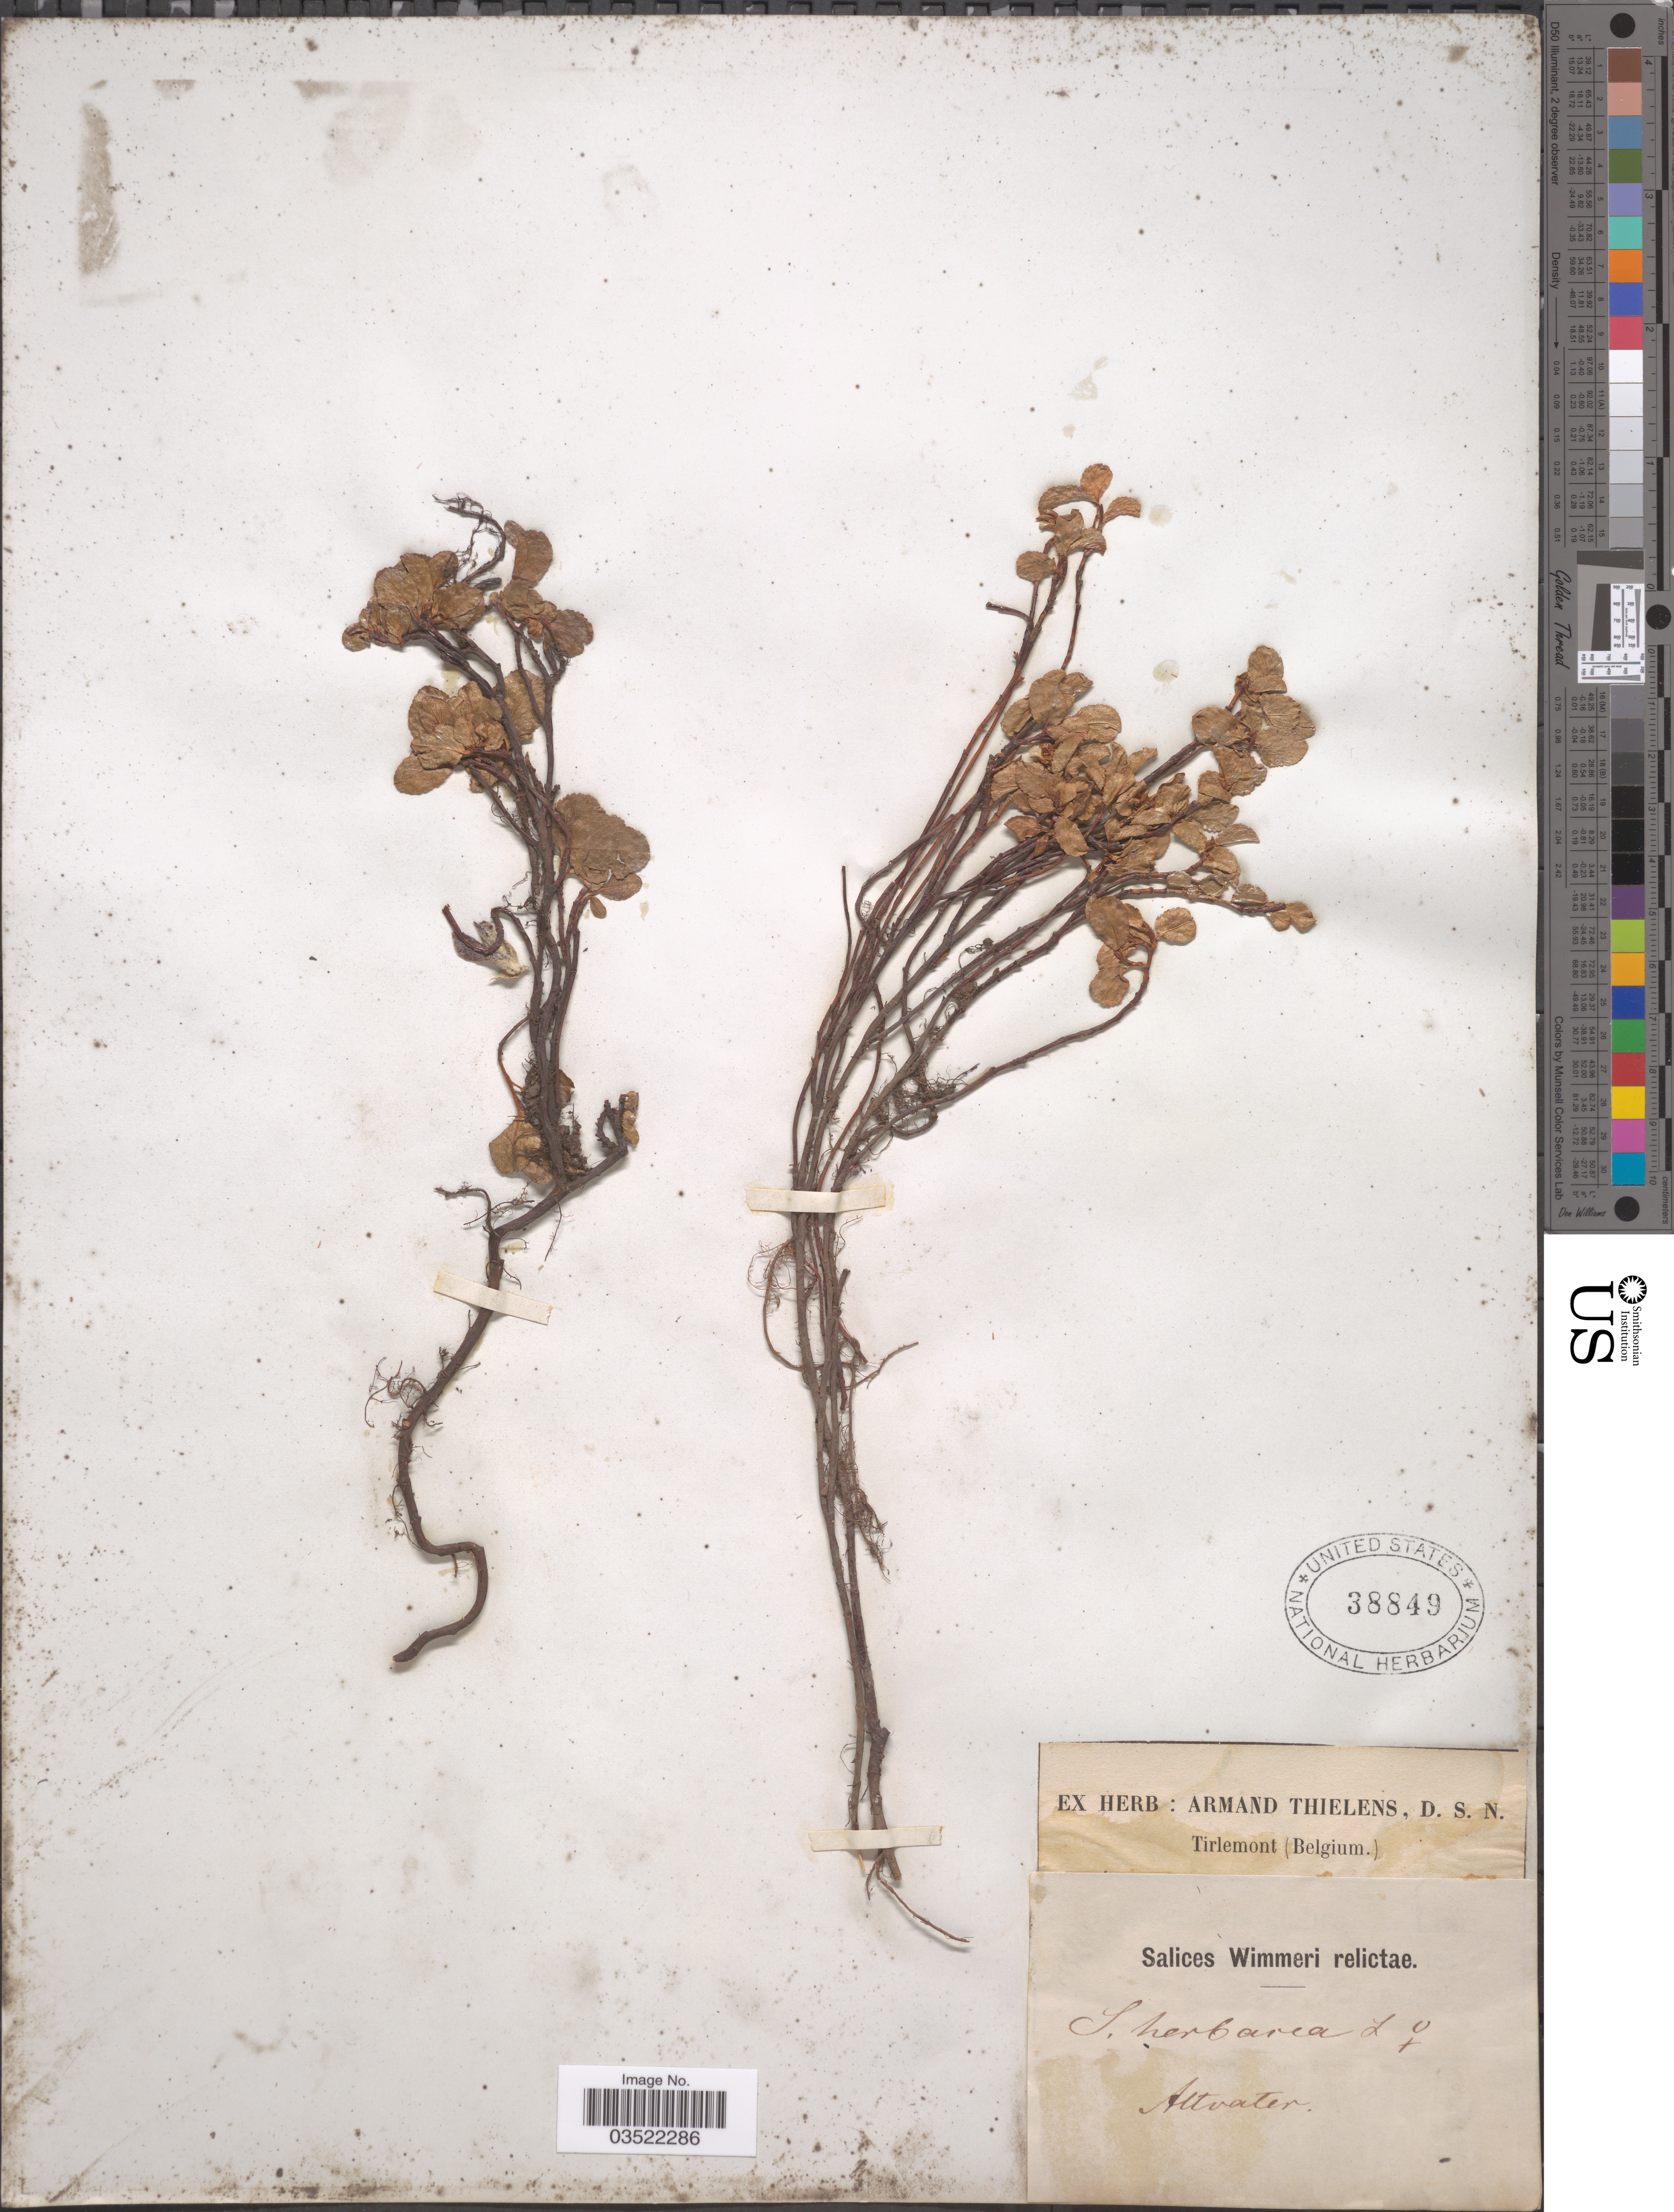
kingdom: Plantae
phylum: Tracheophyta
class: Magnoliopsida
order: Malpighiales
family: Salicaceae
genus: Salix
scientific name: Salix herbacea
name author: L.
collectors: ex herb. Armand Thielens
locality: Altvater.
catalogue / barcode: US 38849